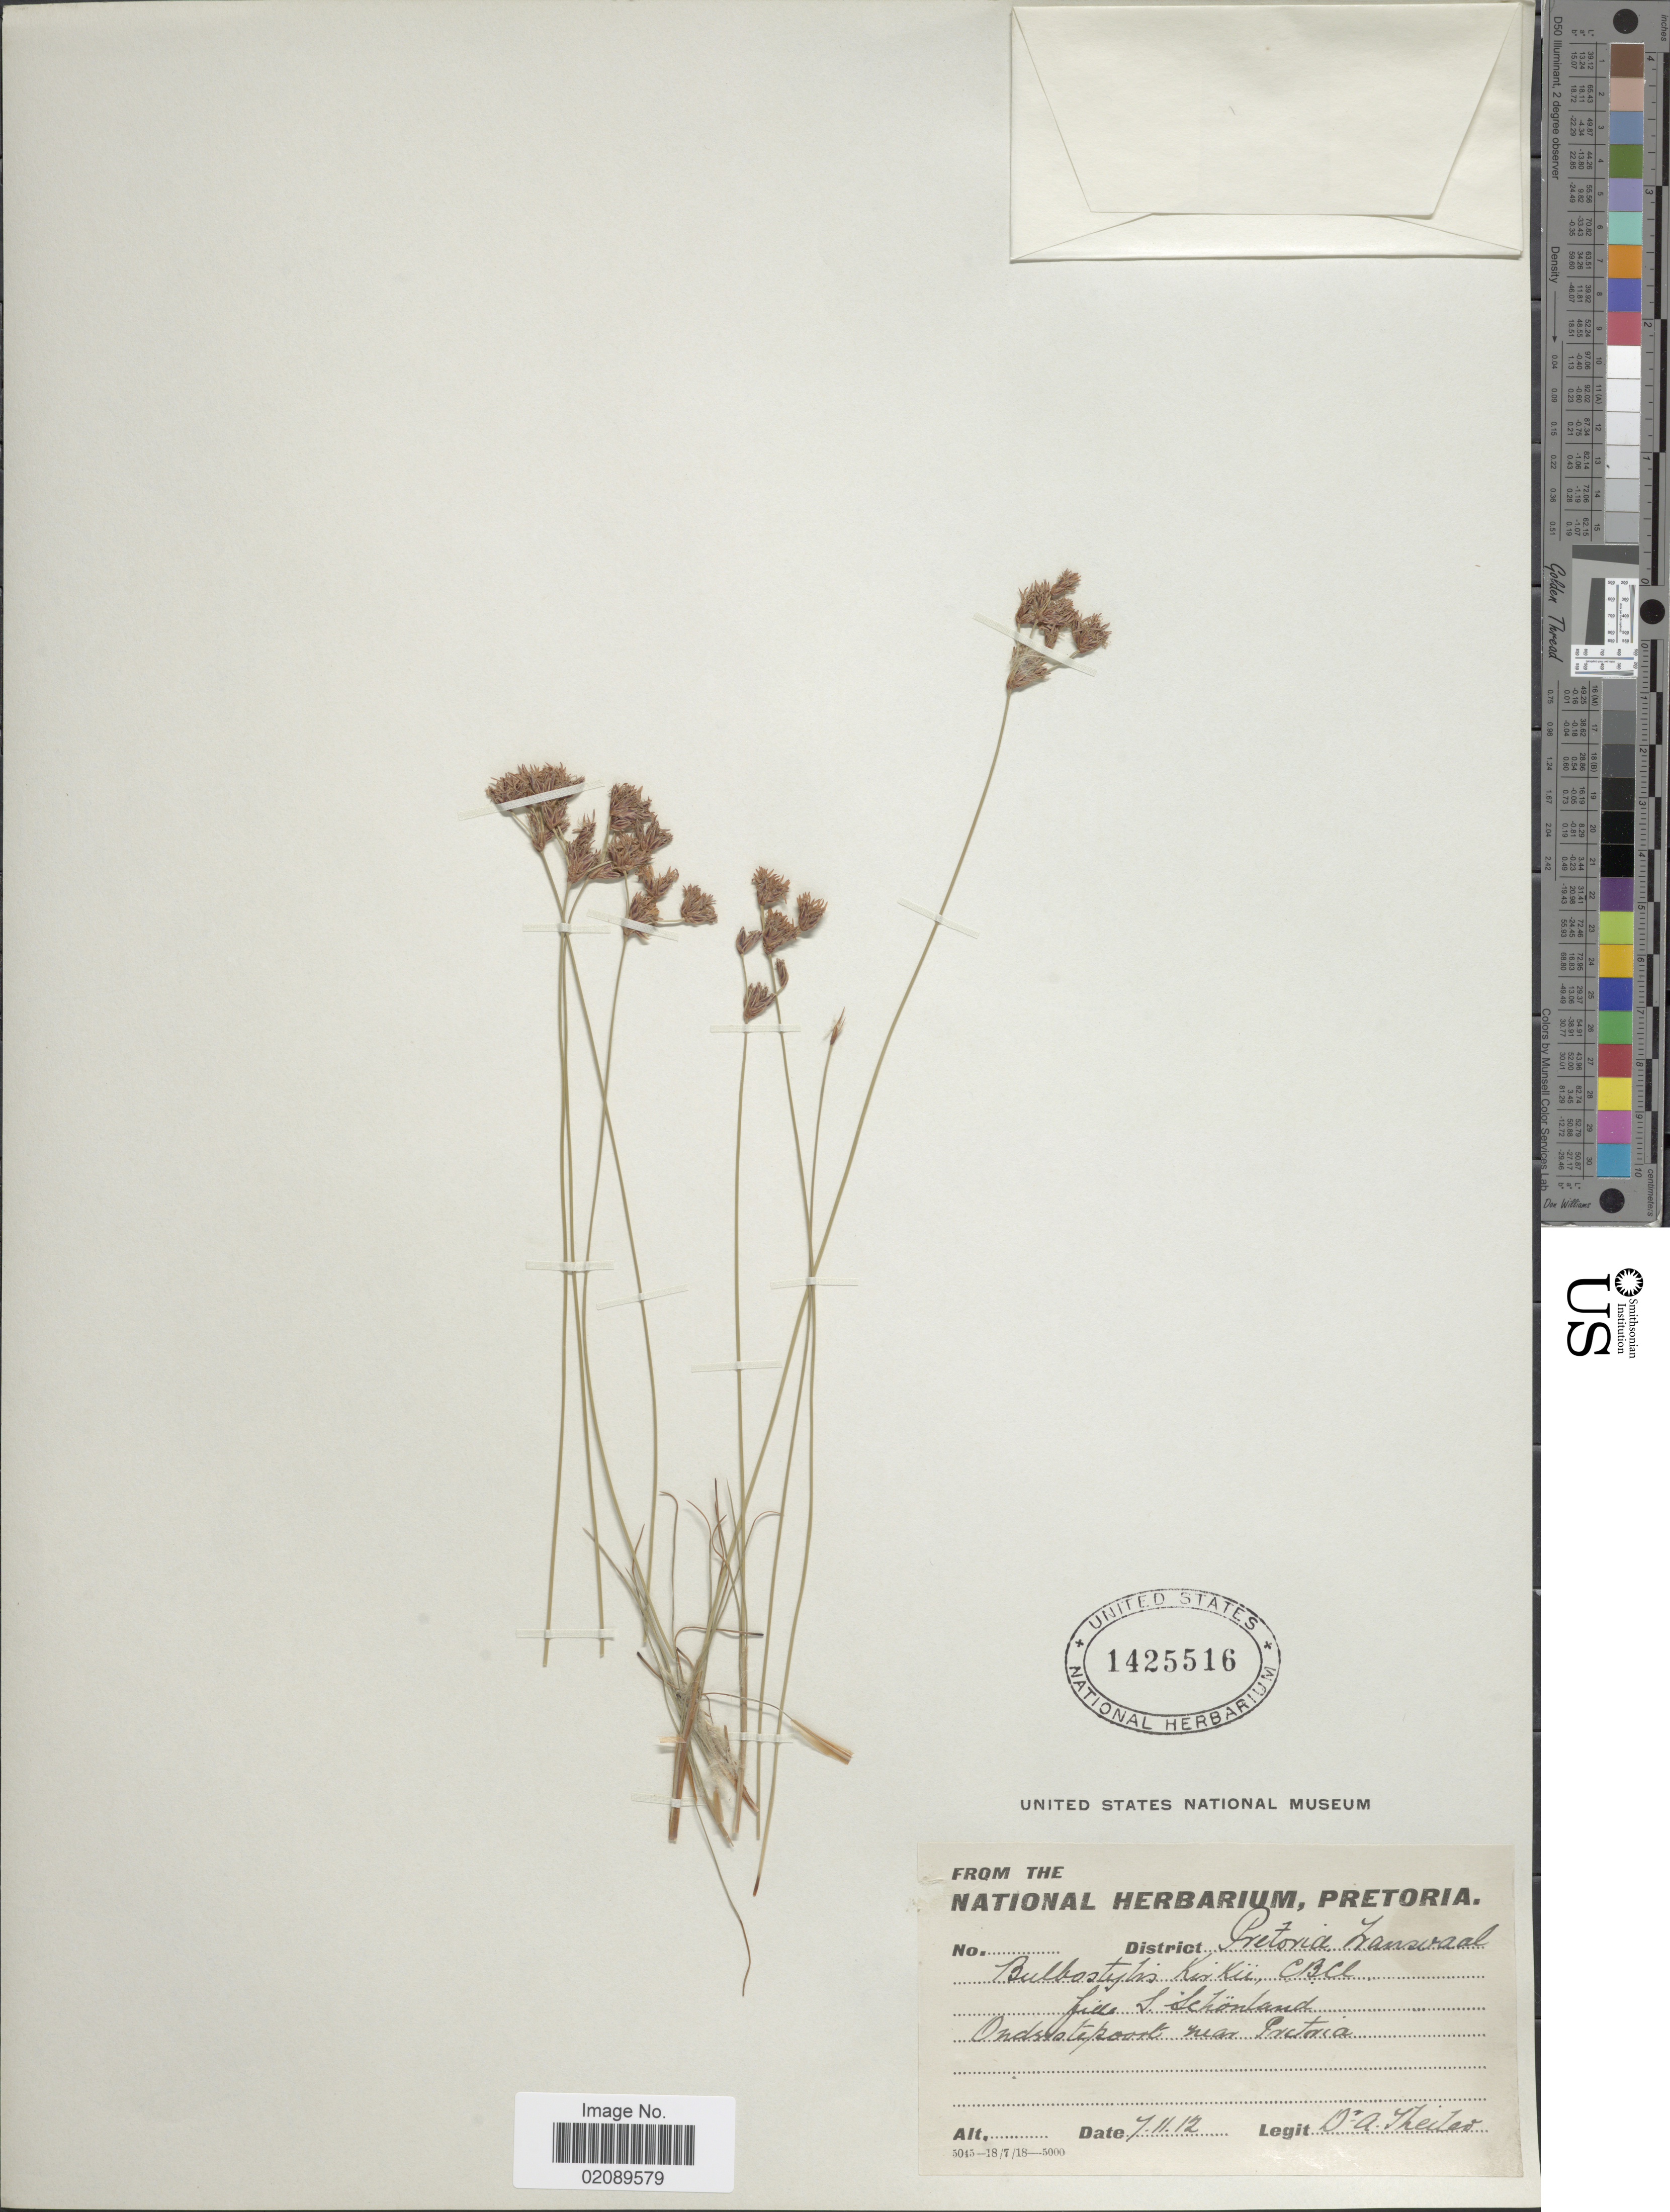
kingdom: Plantae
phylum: Tracheophyta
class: Liliopsida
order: Poales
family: Cyperaceae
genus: Bulbostylis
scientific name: Bulbostylis contexta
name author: (Nees) Bodard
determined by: Strong, Mark T., (BOT), Smithsonian Institution - National Museum of Natural History (UNITED STATES)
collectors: A. Theiler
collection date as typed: Transcribed d/m/y: 7/11/12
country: South Africa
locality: Pretoria Transvaal, hills S. Schönland, Onderstepoort near Pretoria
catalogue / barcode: US 1425516